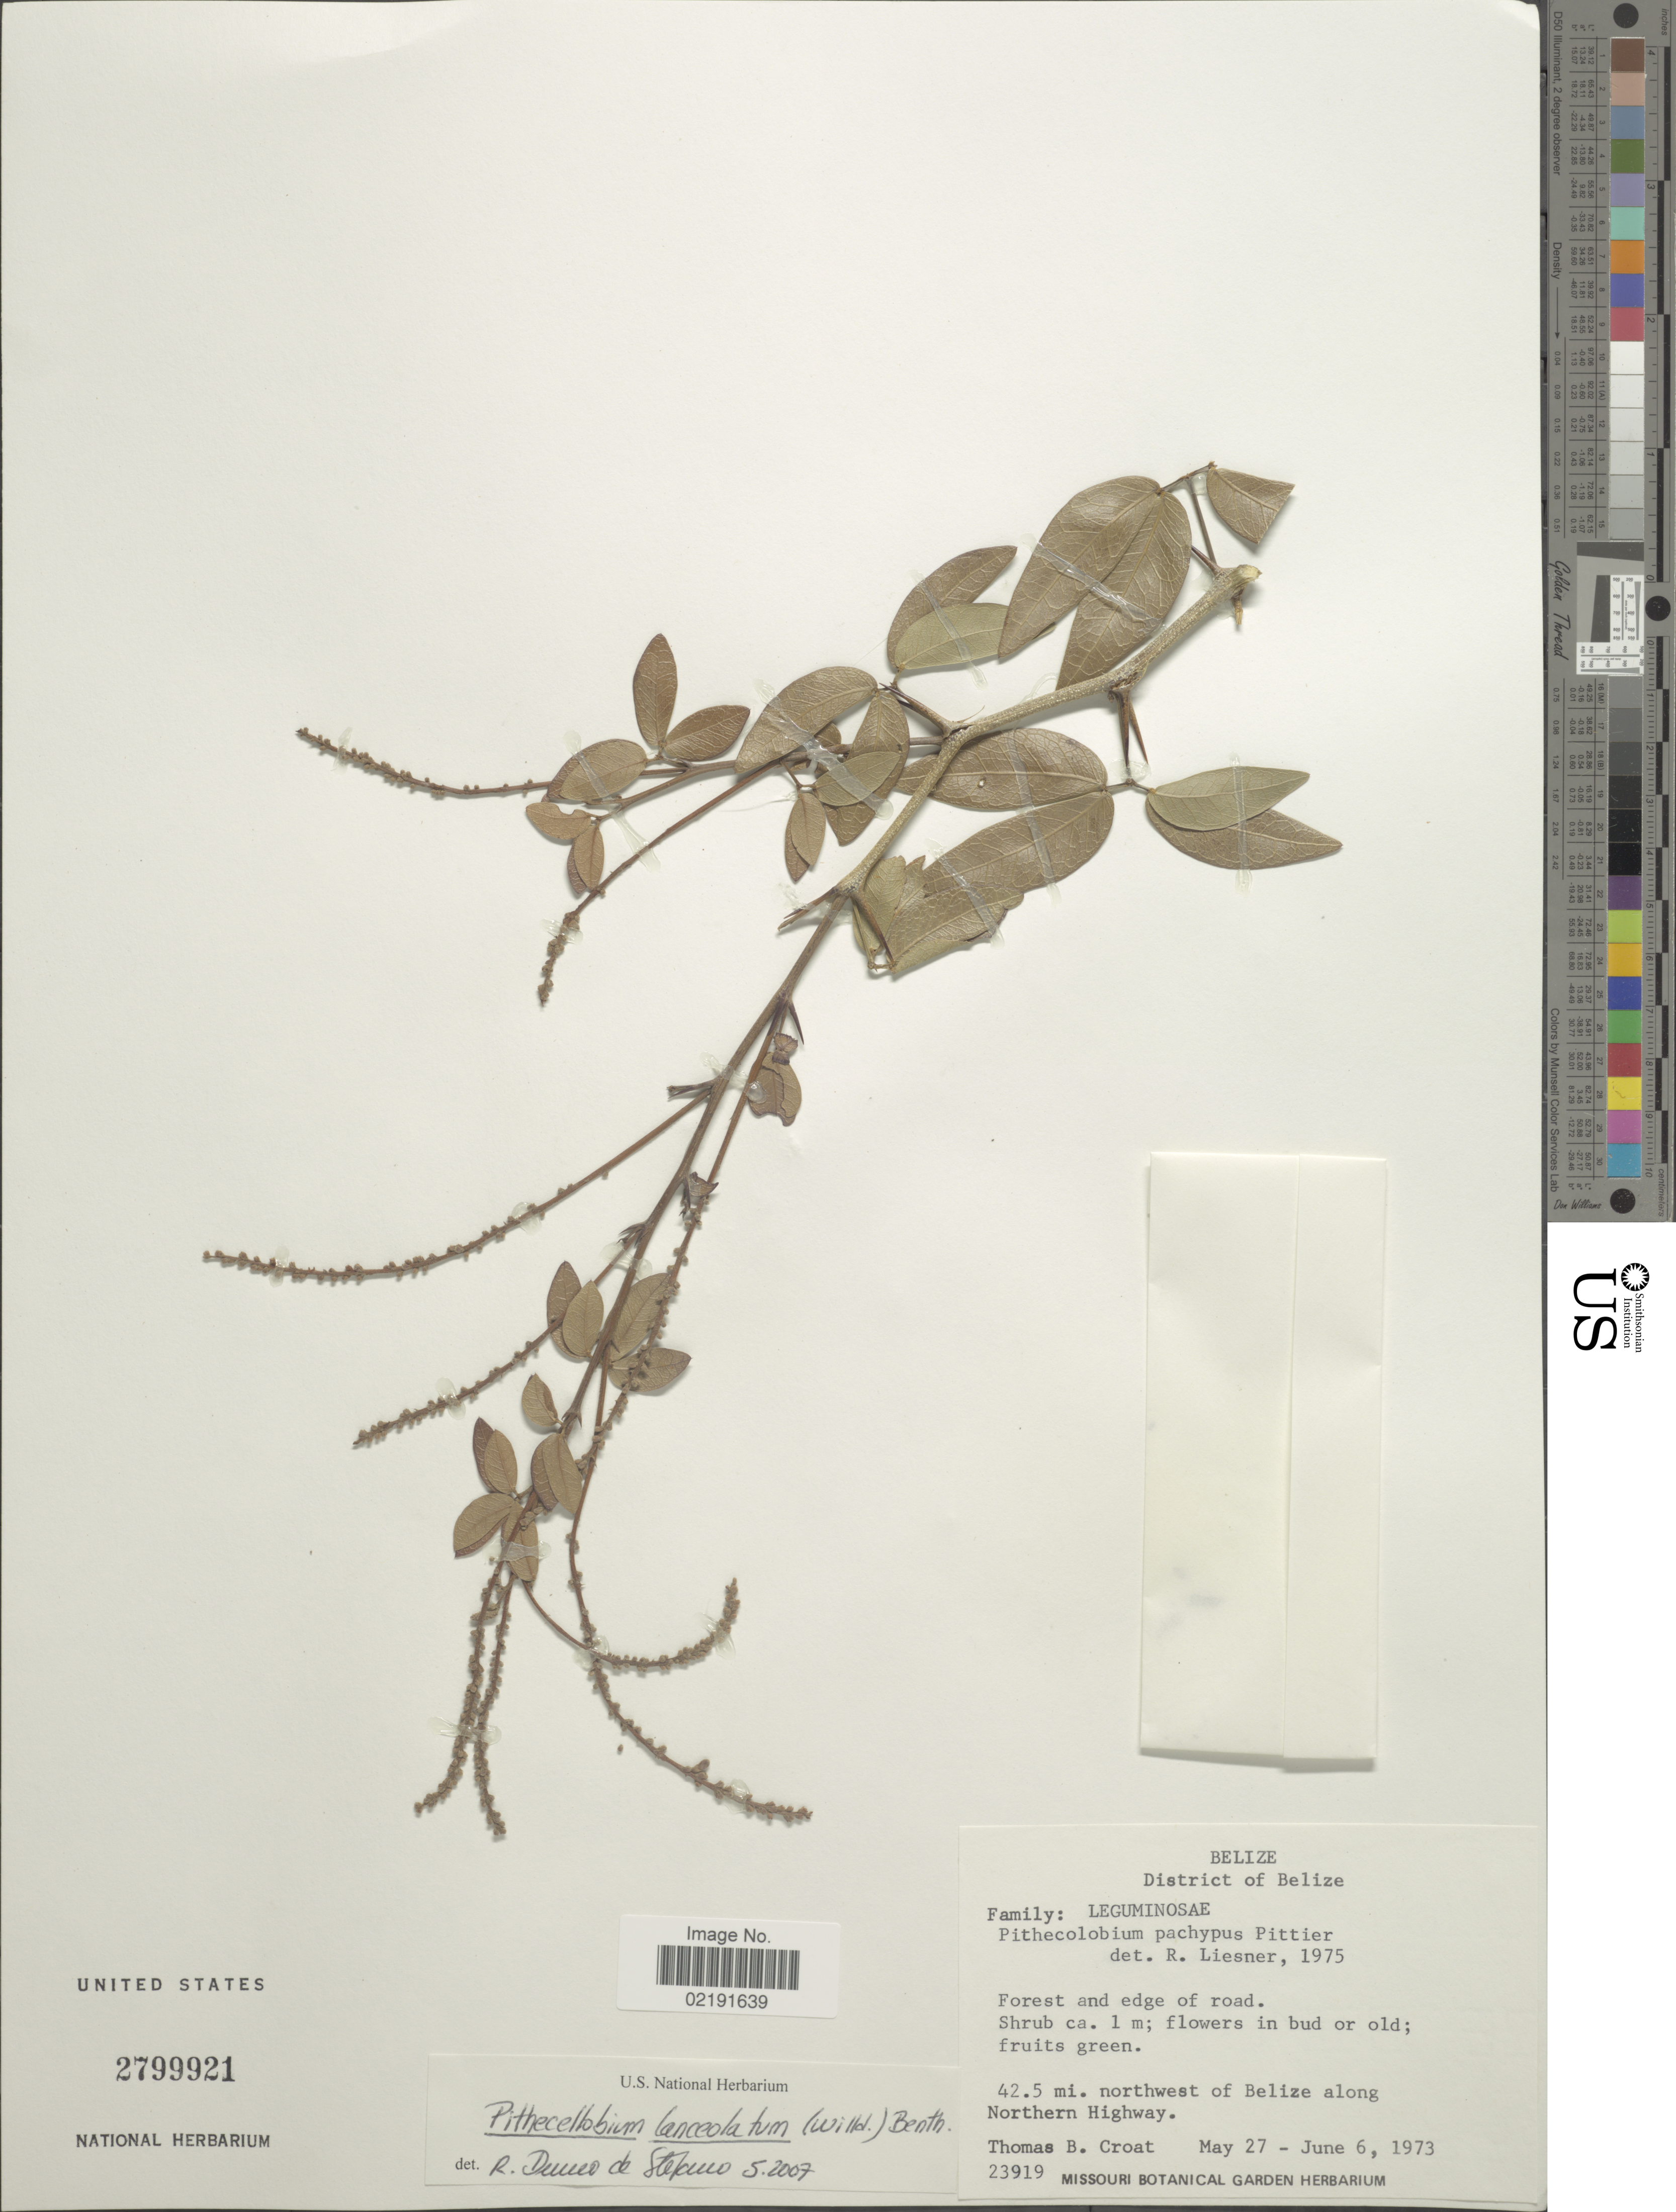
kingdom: Plantae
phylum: Tracheophyta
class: Magnoliopsida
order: Fabales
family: Fabaceae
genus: Pithecellobium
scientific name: Pithecellobium lanceolatum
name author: (Humb. & Bonpl. ex Willd.) Benth.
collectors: T. B. Croat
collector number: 23919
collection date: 1973-05-27/1973-06-06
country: Belize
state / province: Belize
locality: District of Belize. Forest and edge of road. 42.5 mi. northwest of Belize along Northern Highway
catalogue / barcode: US 2799921